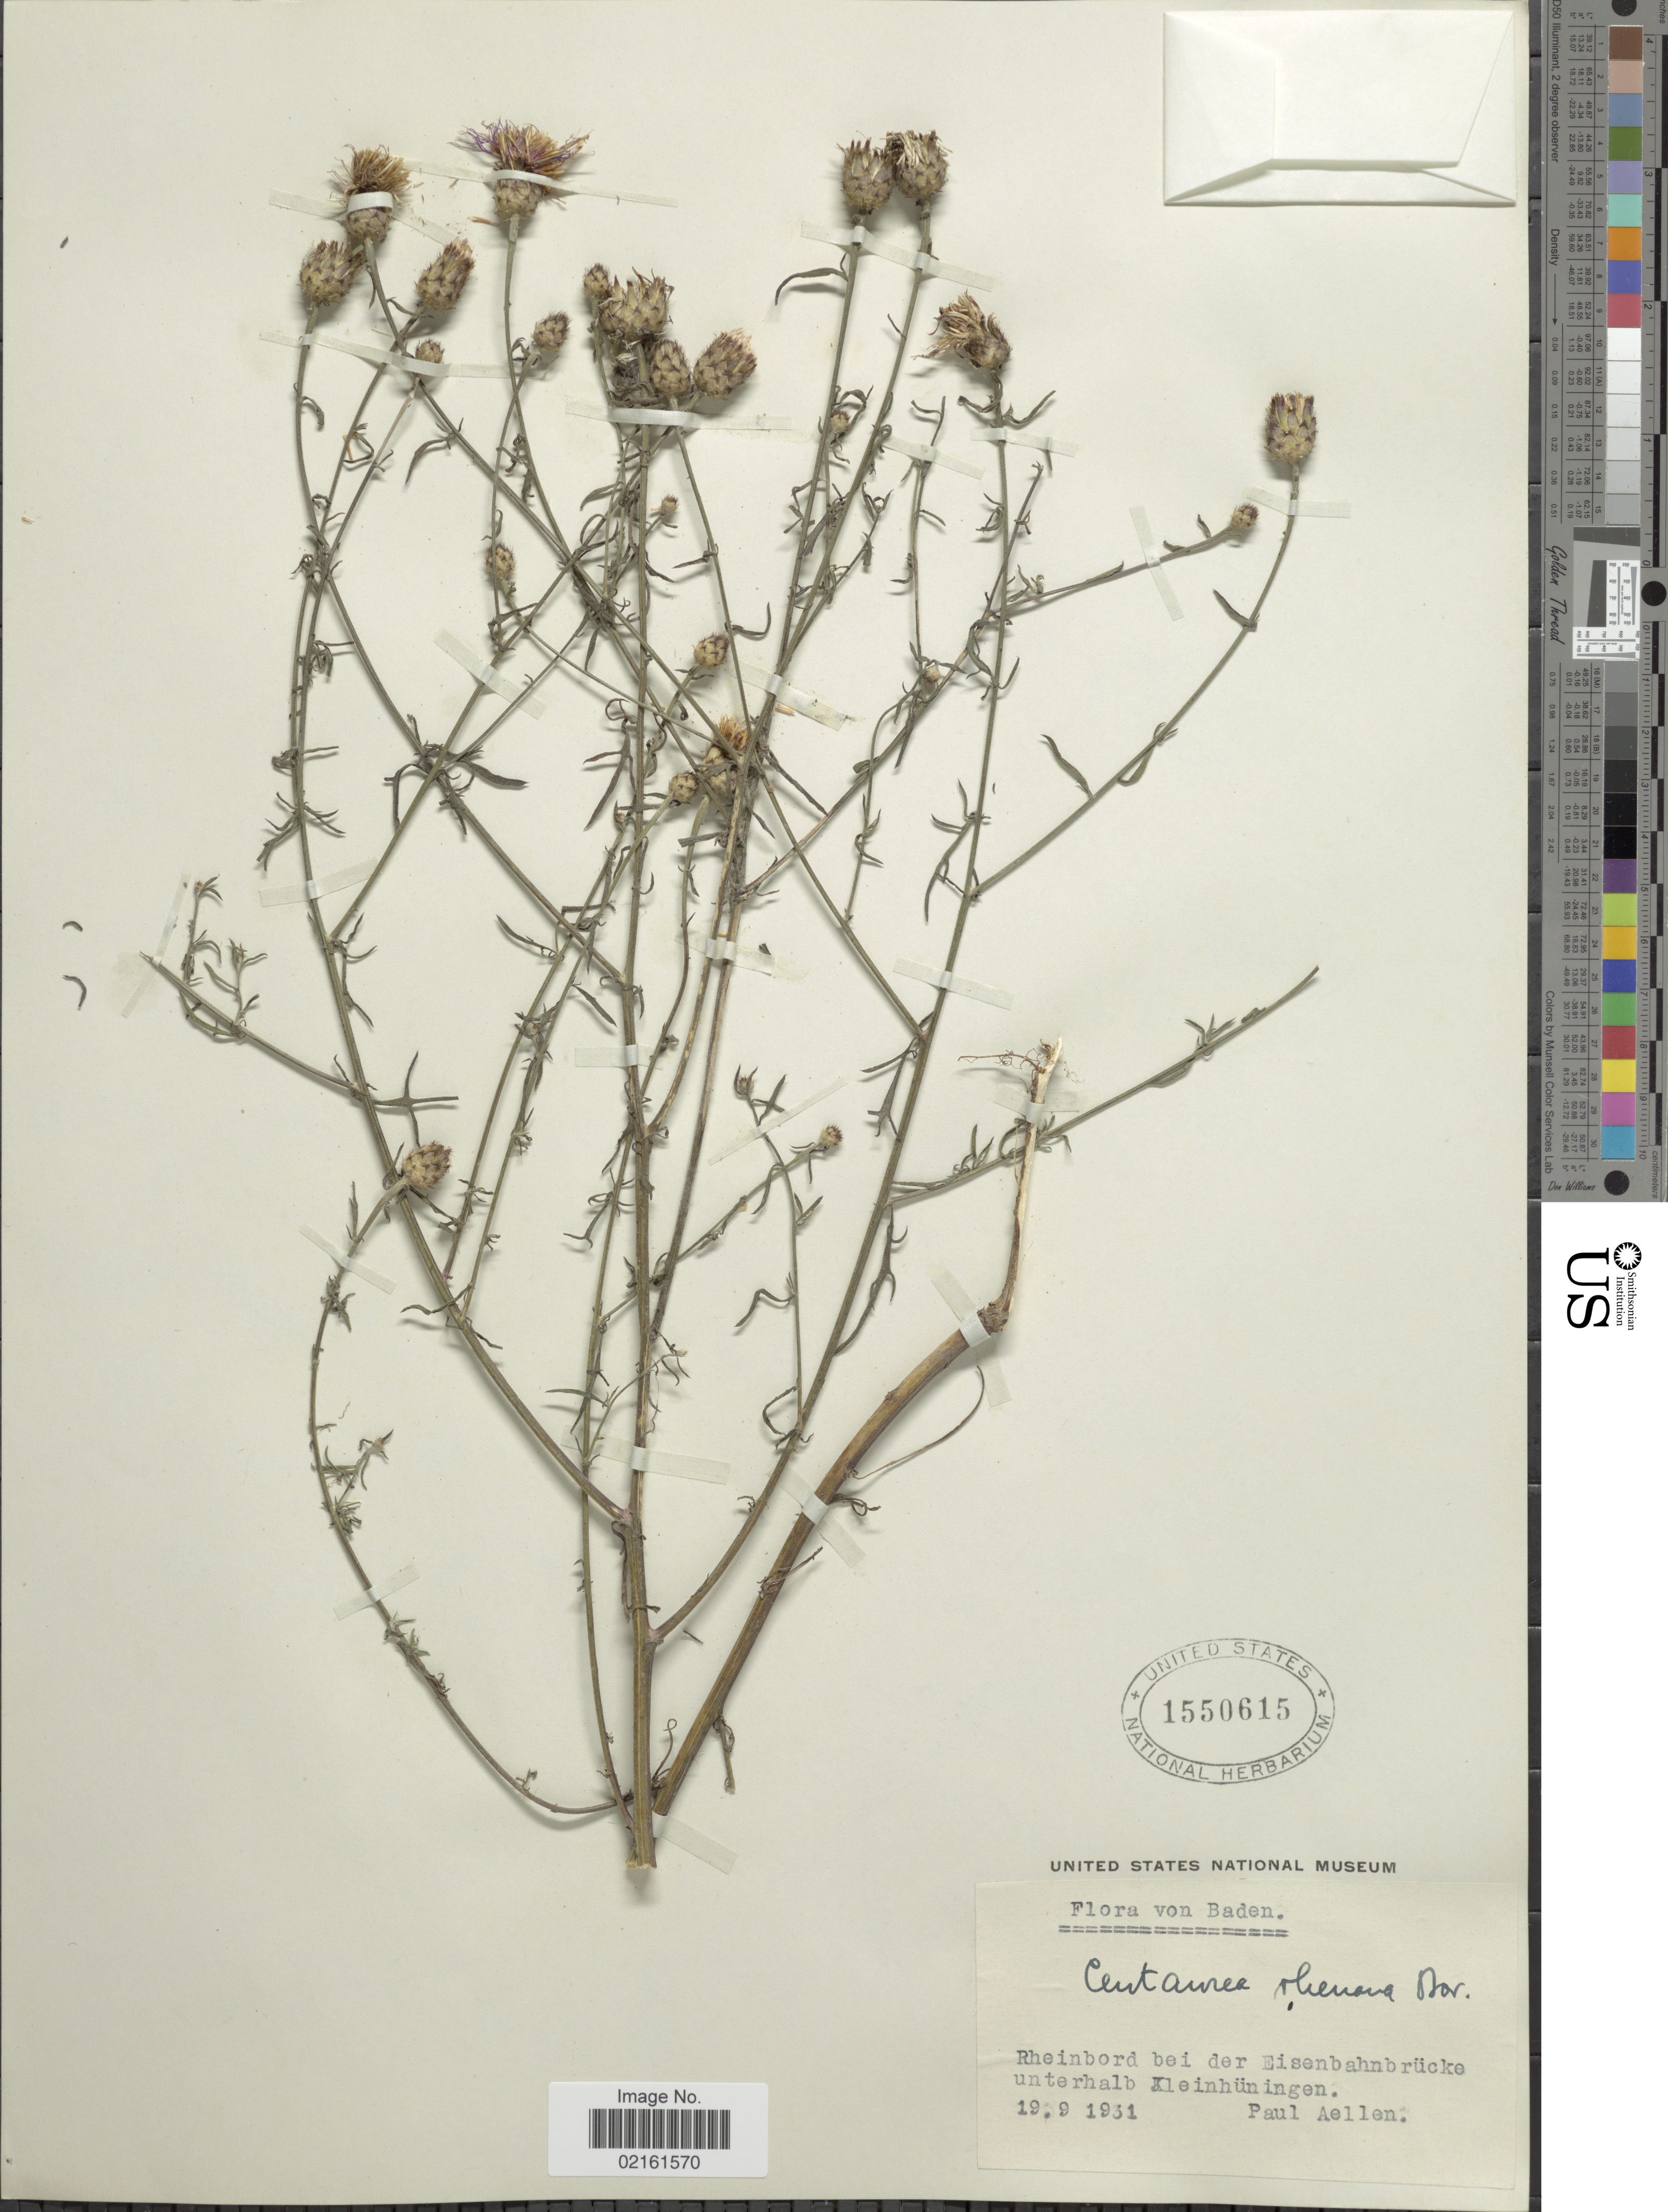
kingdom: Plantae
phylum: Tracheophyta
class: Magnoliopsida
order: Asterales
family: Asteraceae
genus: Centaurea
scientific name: Centaurea stoebe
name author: L.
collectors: P. Aellen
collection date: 1931-09-19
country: Switzerland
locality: Baden. Rheinbord bei der Eisenbahnbrücke unterhalb Kleinhüningen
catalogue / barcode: US 1550615